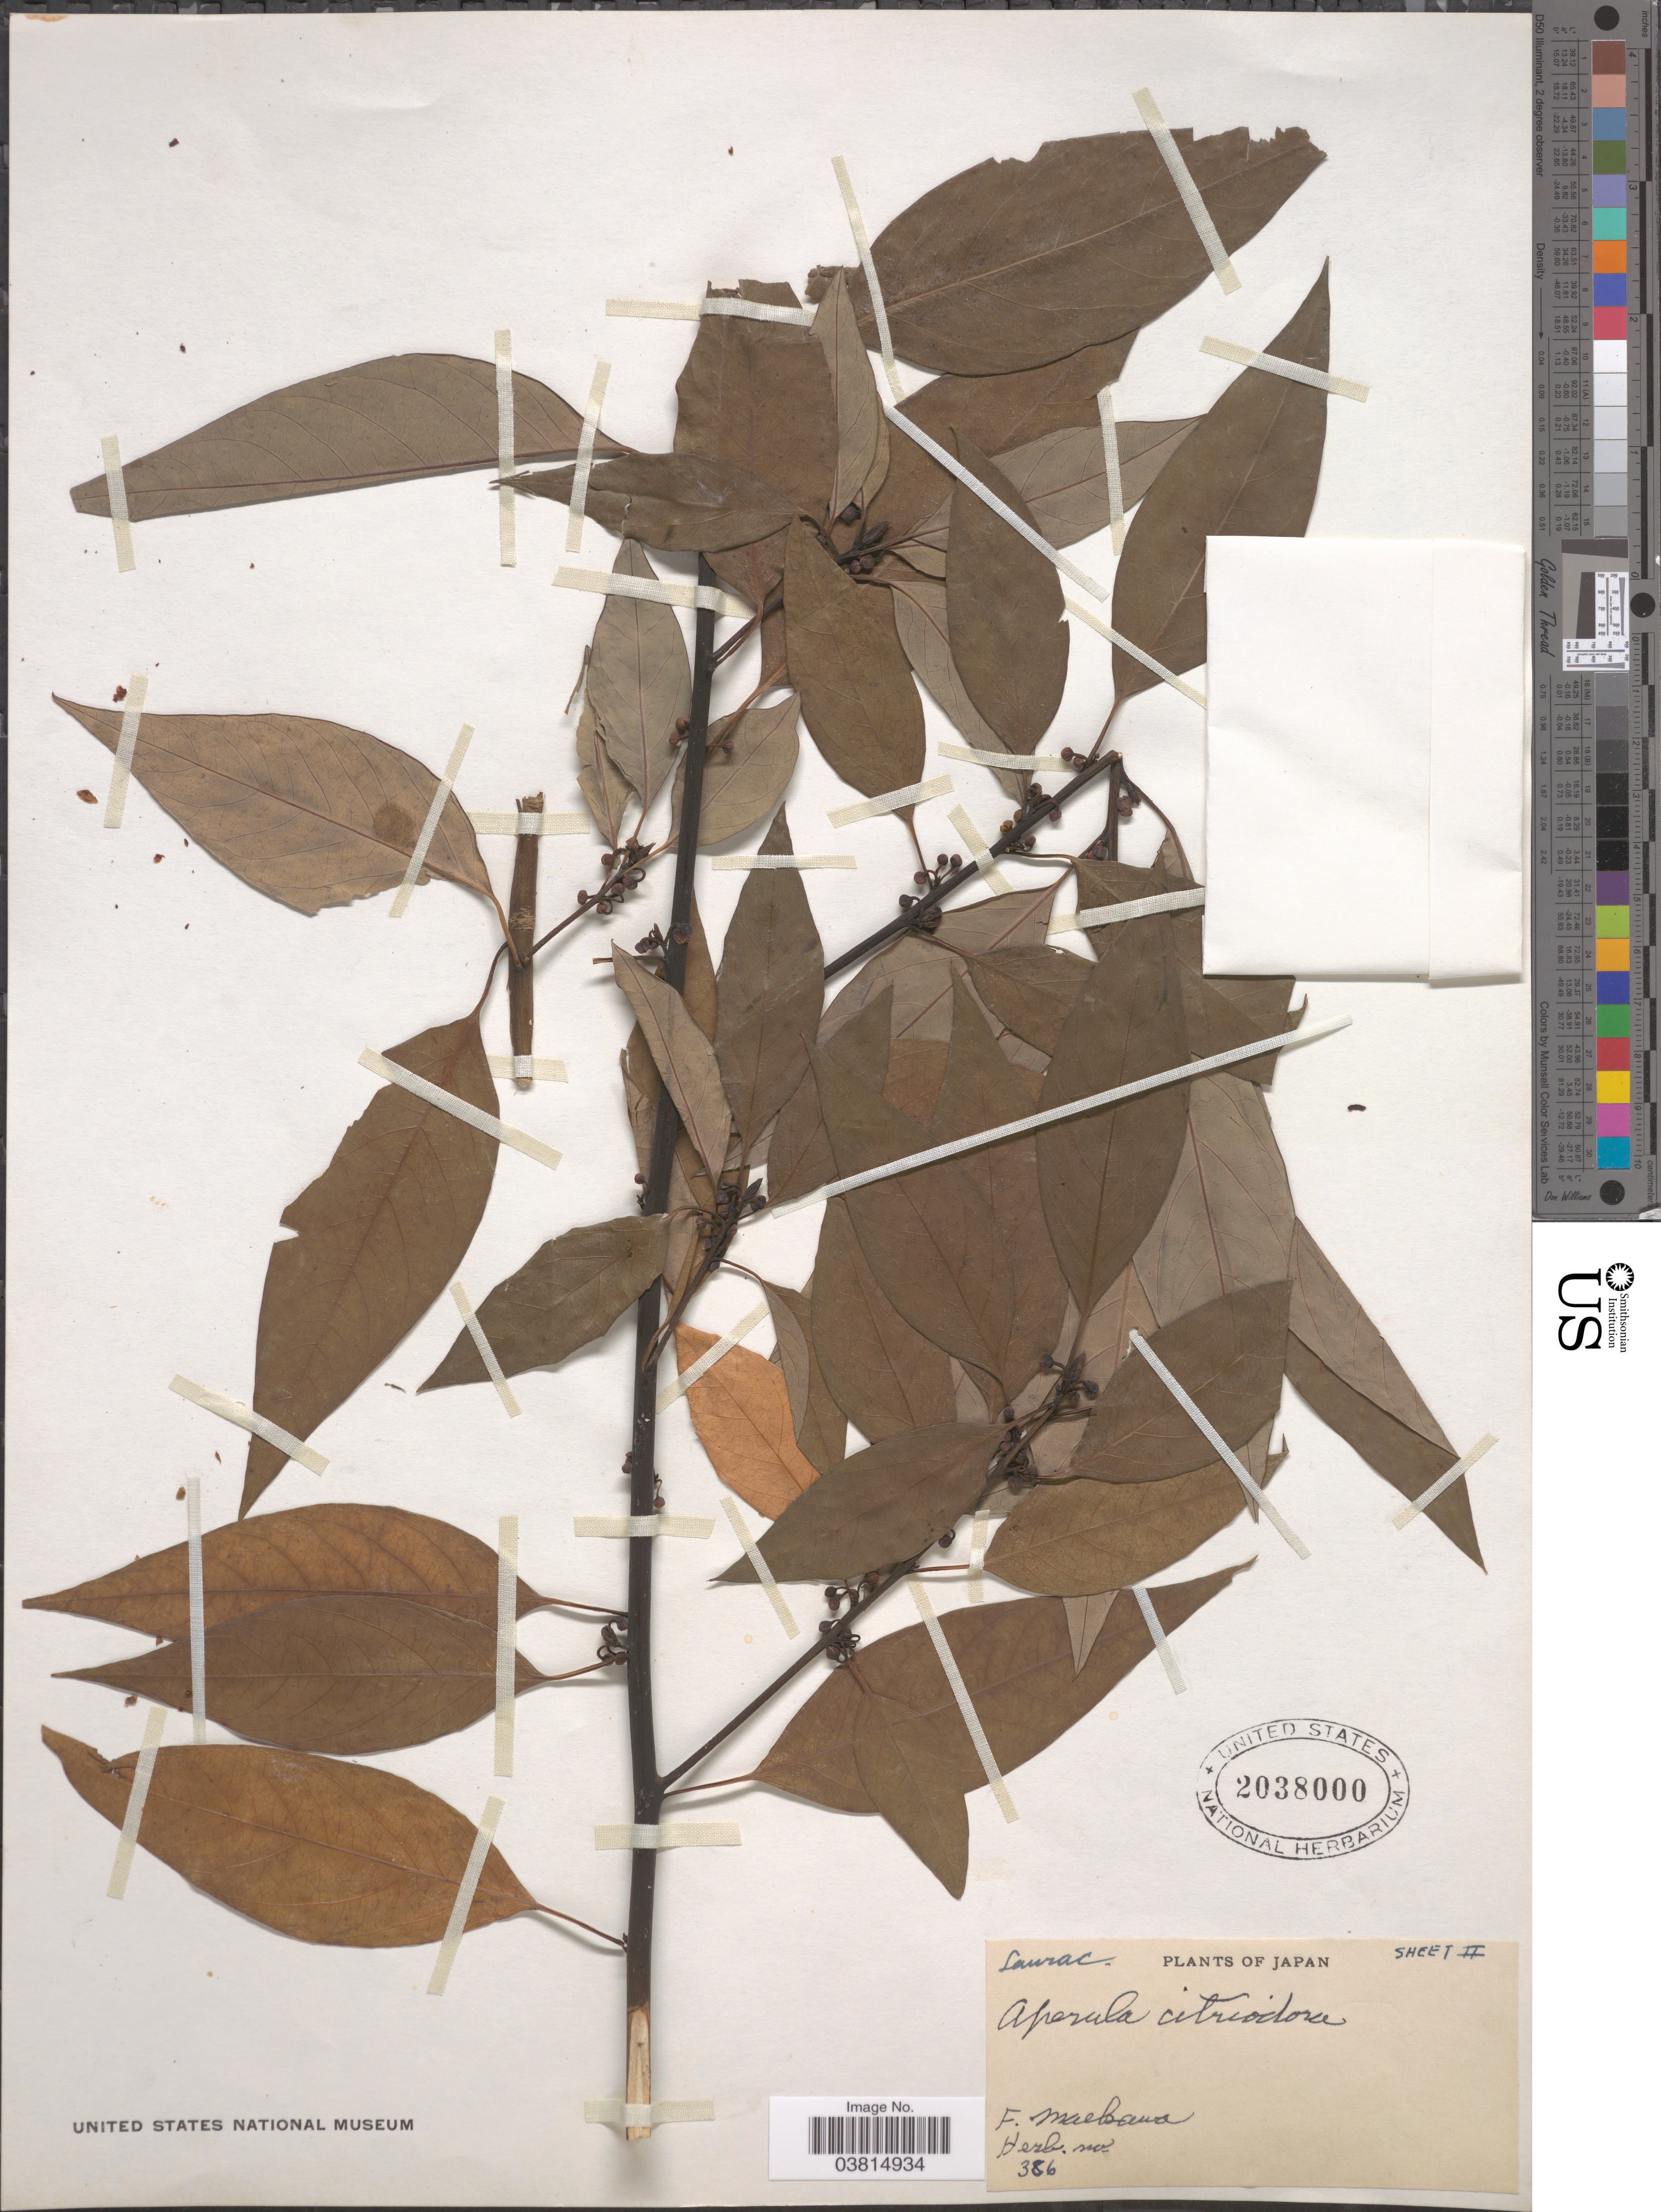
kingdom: Plantae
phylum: Tracheophyta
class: Magnoliopsida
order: Laurales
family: Lauraceae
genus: Lindera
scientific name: Lindera citrata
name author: Koidz.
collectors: F. Maekawa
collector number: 386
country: Japan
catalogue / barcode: US 2038000